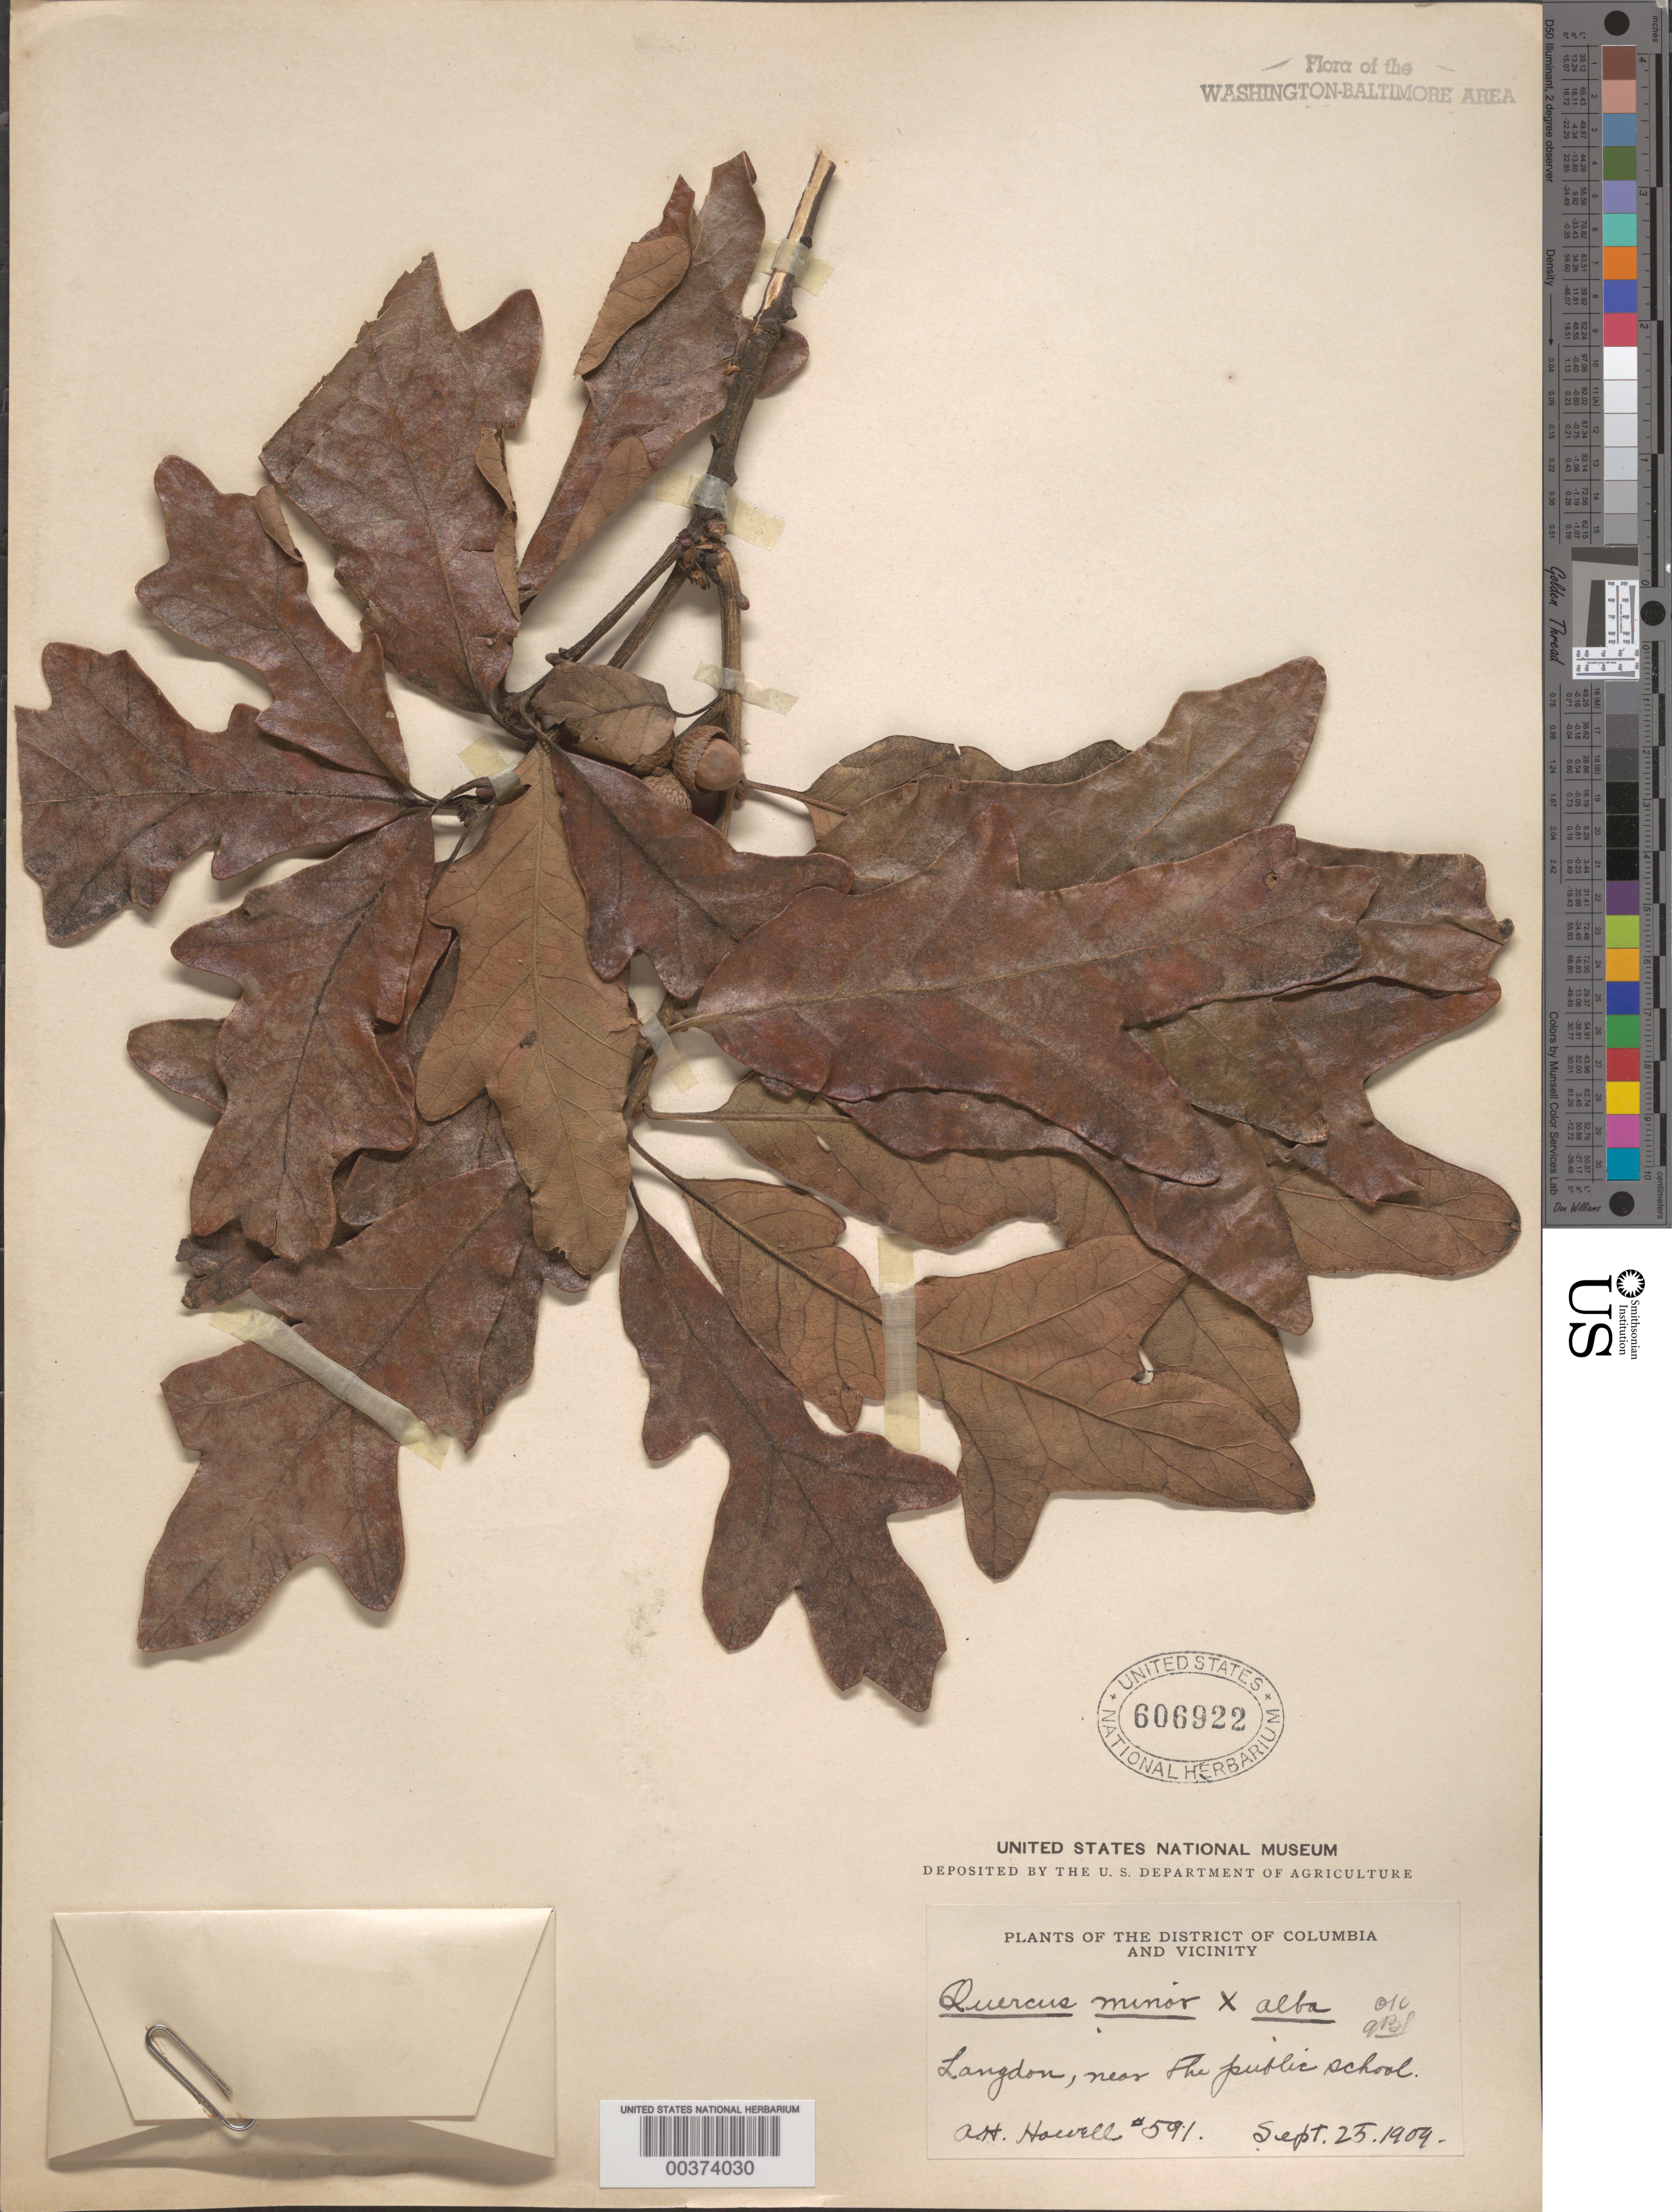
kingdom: Plantae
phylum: Tracheophyta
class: Magnoliopsida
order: Fagales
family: Fagaceae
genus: Quercus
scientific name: Quercus sp.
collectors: A. H. Howell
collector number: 591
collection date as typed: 25 Sep 1909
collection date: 1909-09-25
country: United States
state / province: Maryland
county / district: Montgomery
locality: Landon, Public School Landon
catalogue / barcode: US 606922